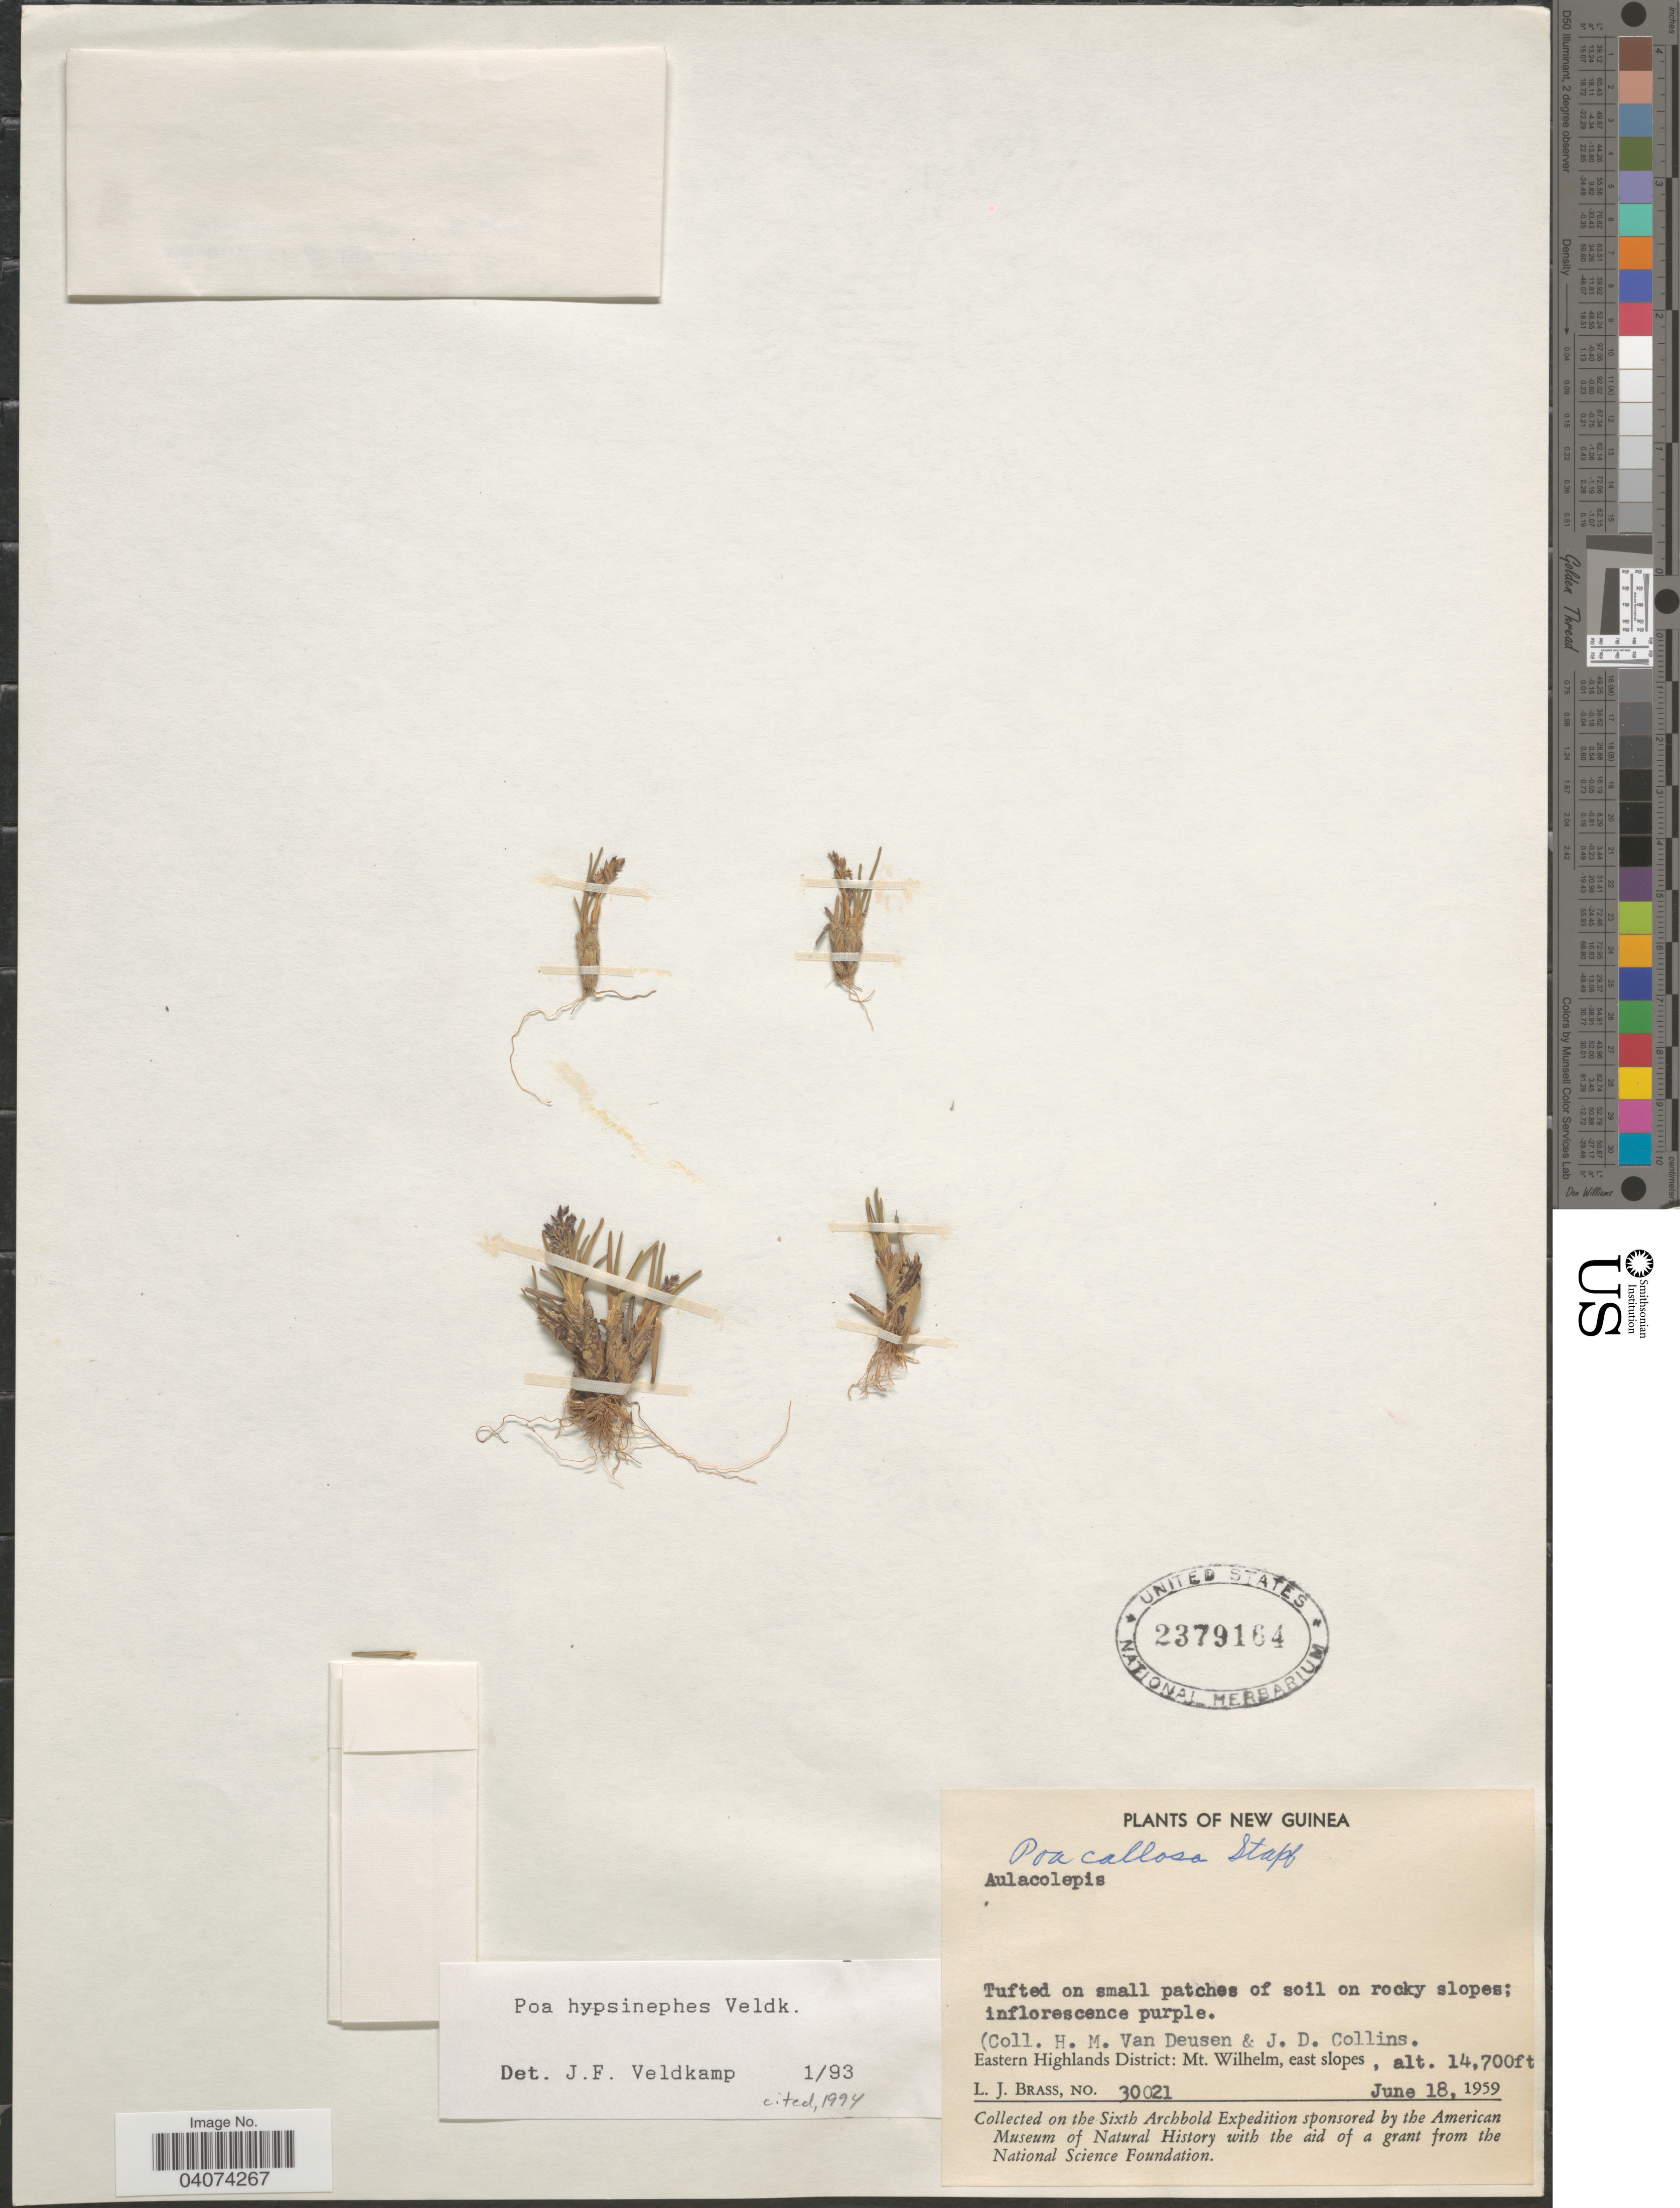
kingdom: Plantae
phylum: Tracheophyta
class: Liliopsida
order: Poales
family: Poaceae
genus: Poa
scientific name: Poa hypsinephis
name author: Veldkamp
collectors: H. Van Deusen, J. Collins & L. J. Brass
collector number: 30021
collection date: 1959-06-18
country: Papua New Guinea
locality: New Guinea. Eastern Highlands District: Mt. Wilhelm, east slopes. Collected on the Sixth Archbold Expedition.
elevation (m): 4481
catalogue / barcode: US 2379164